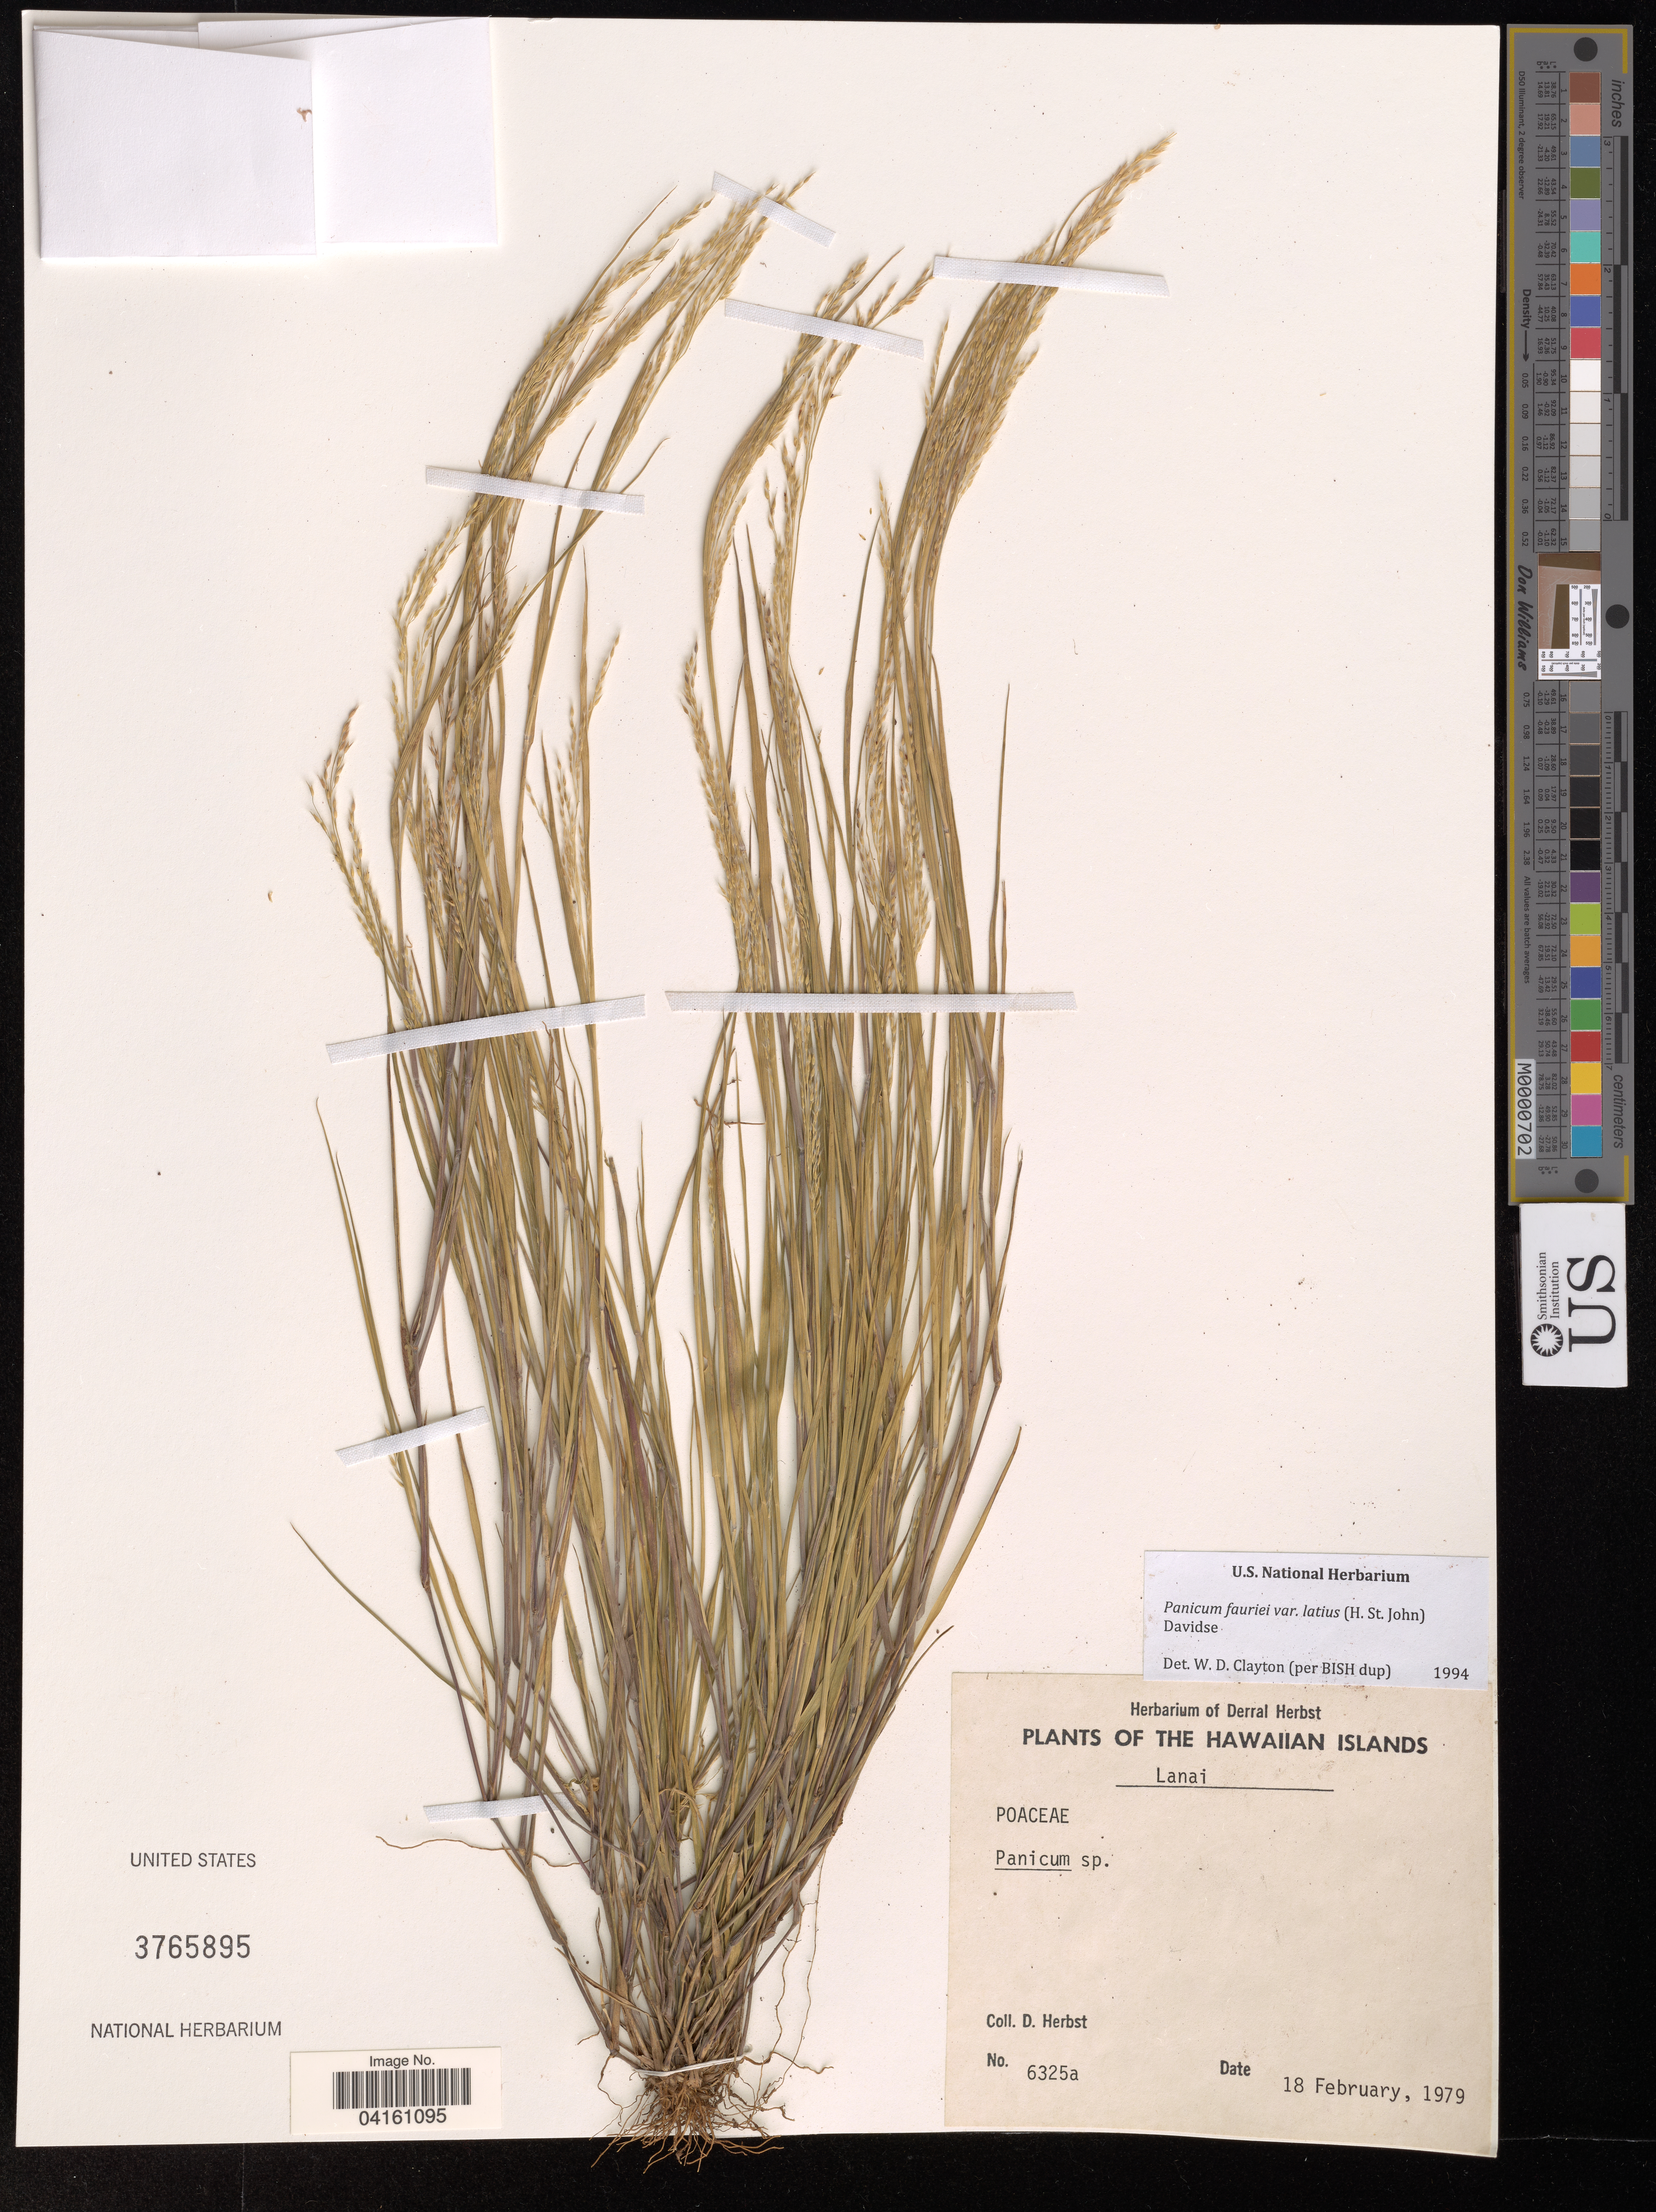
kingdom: Plantae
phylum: Tracheophyta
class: Liliopsida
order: Poales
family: Poaceae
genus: Panicum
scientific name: Panicum fauriei var. latius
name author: (H. St. John) Davidse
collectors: D. Herbst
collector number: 6325a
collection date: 1979-02-18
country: United States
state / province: Hawaii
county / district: Maui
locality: The Hawaiian Islands. Lanai.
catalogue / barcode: US 3765895